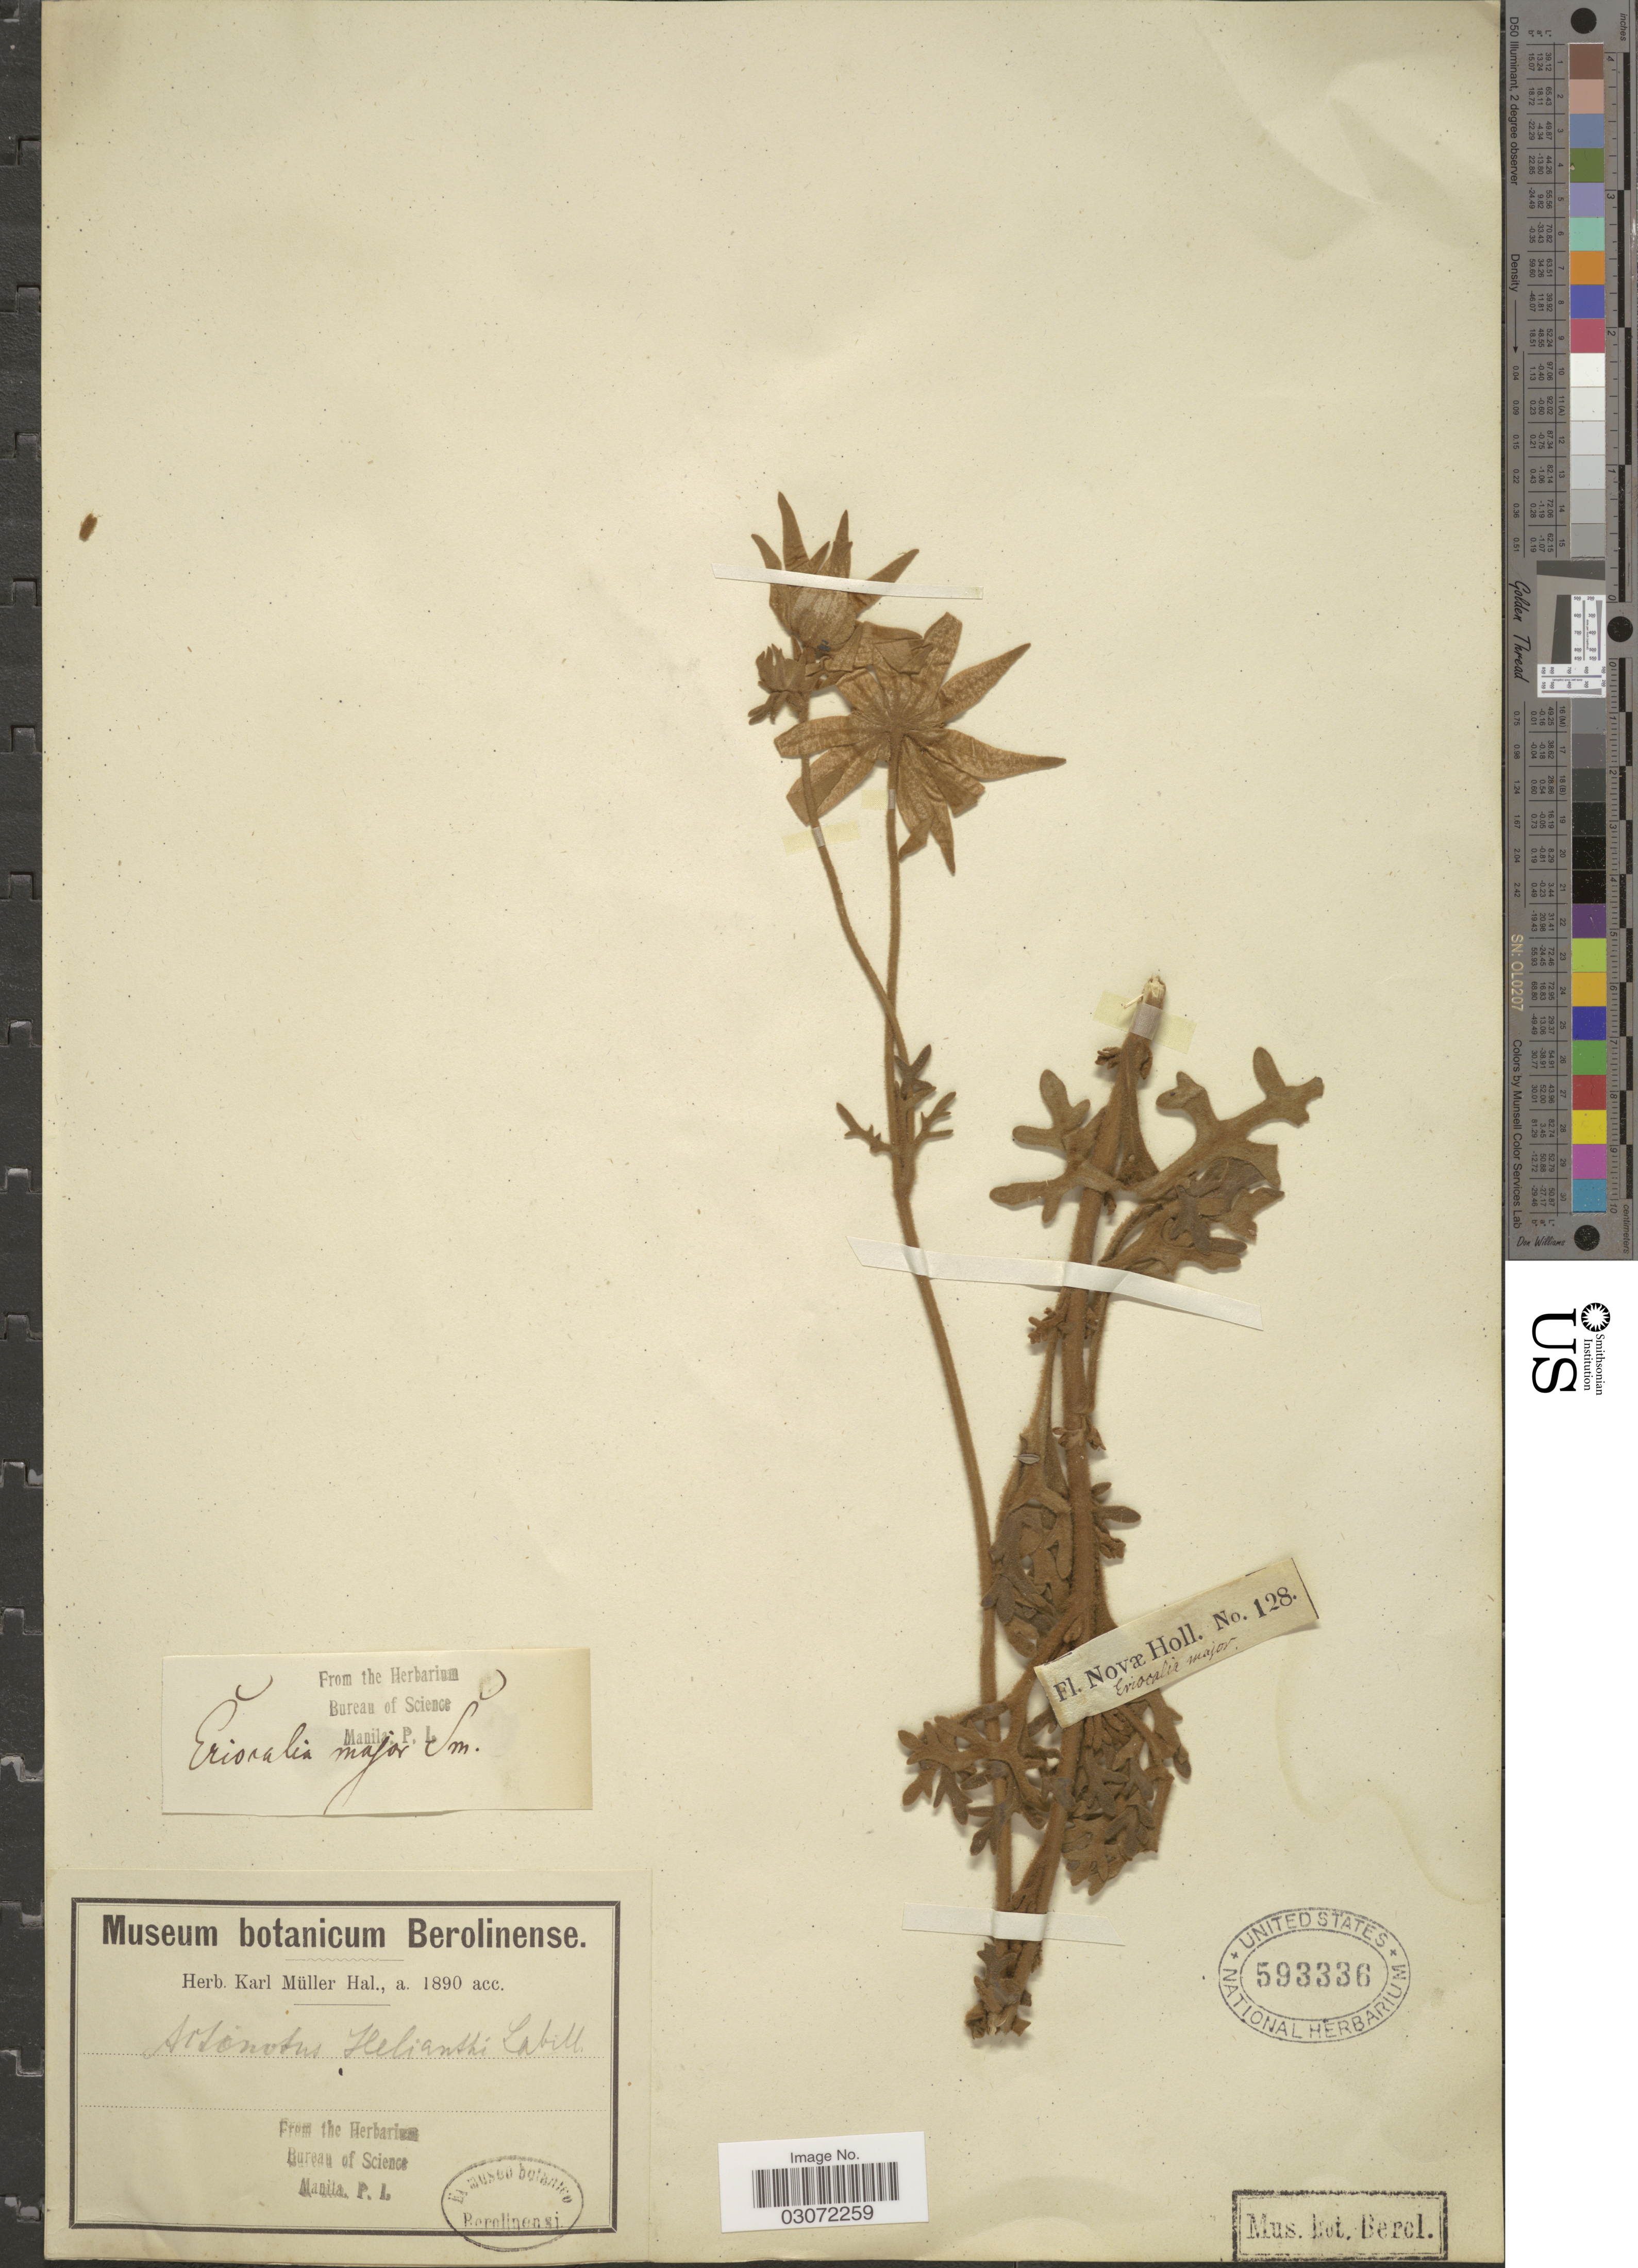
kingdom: Plantae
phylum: Tracheophyta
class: Magnoliopsida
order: Apiales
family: Apiaceae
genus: Actinotus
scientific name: Actinotus helianthi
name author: Labill.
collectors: Ex herb. Karl Müller Hal.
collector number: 128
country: Australia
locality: Novæ Holl.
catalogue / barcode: US 593336